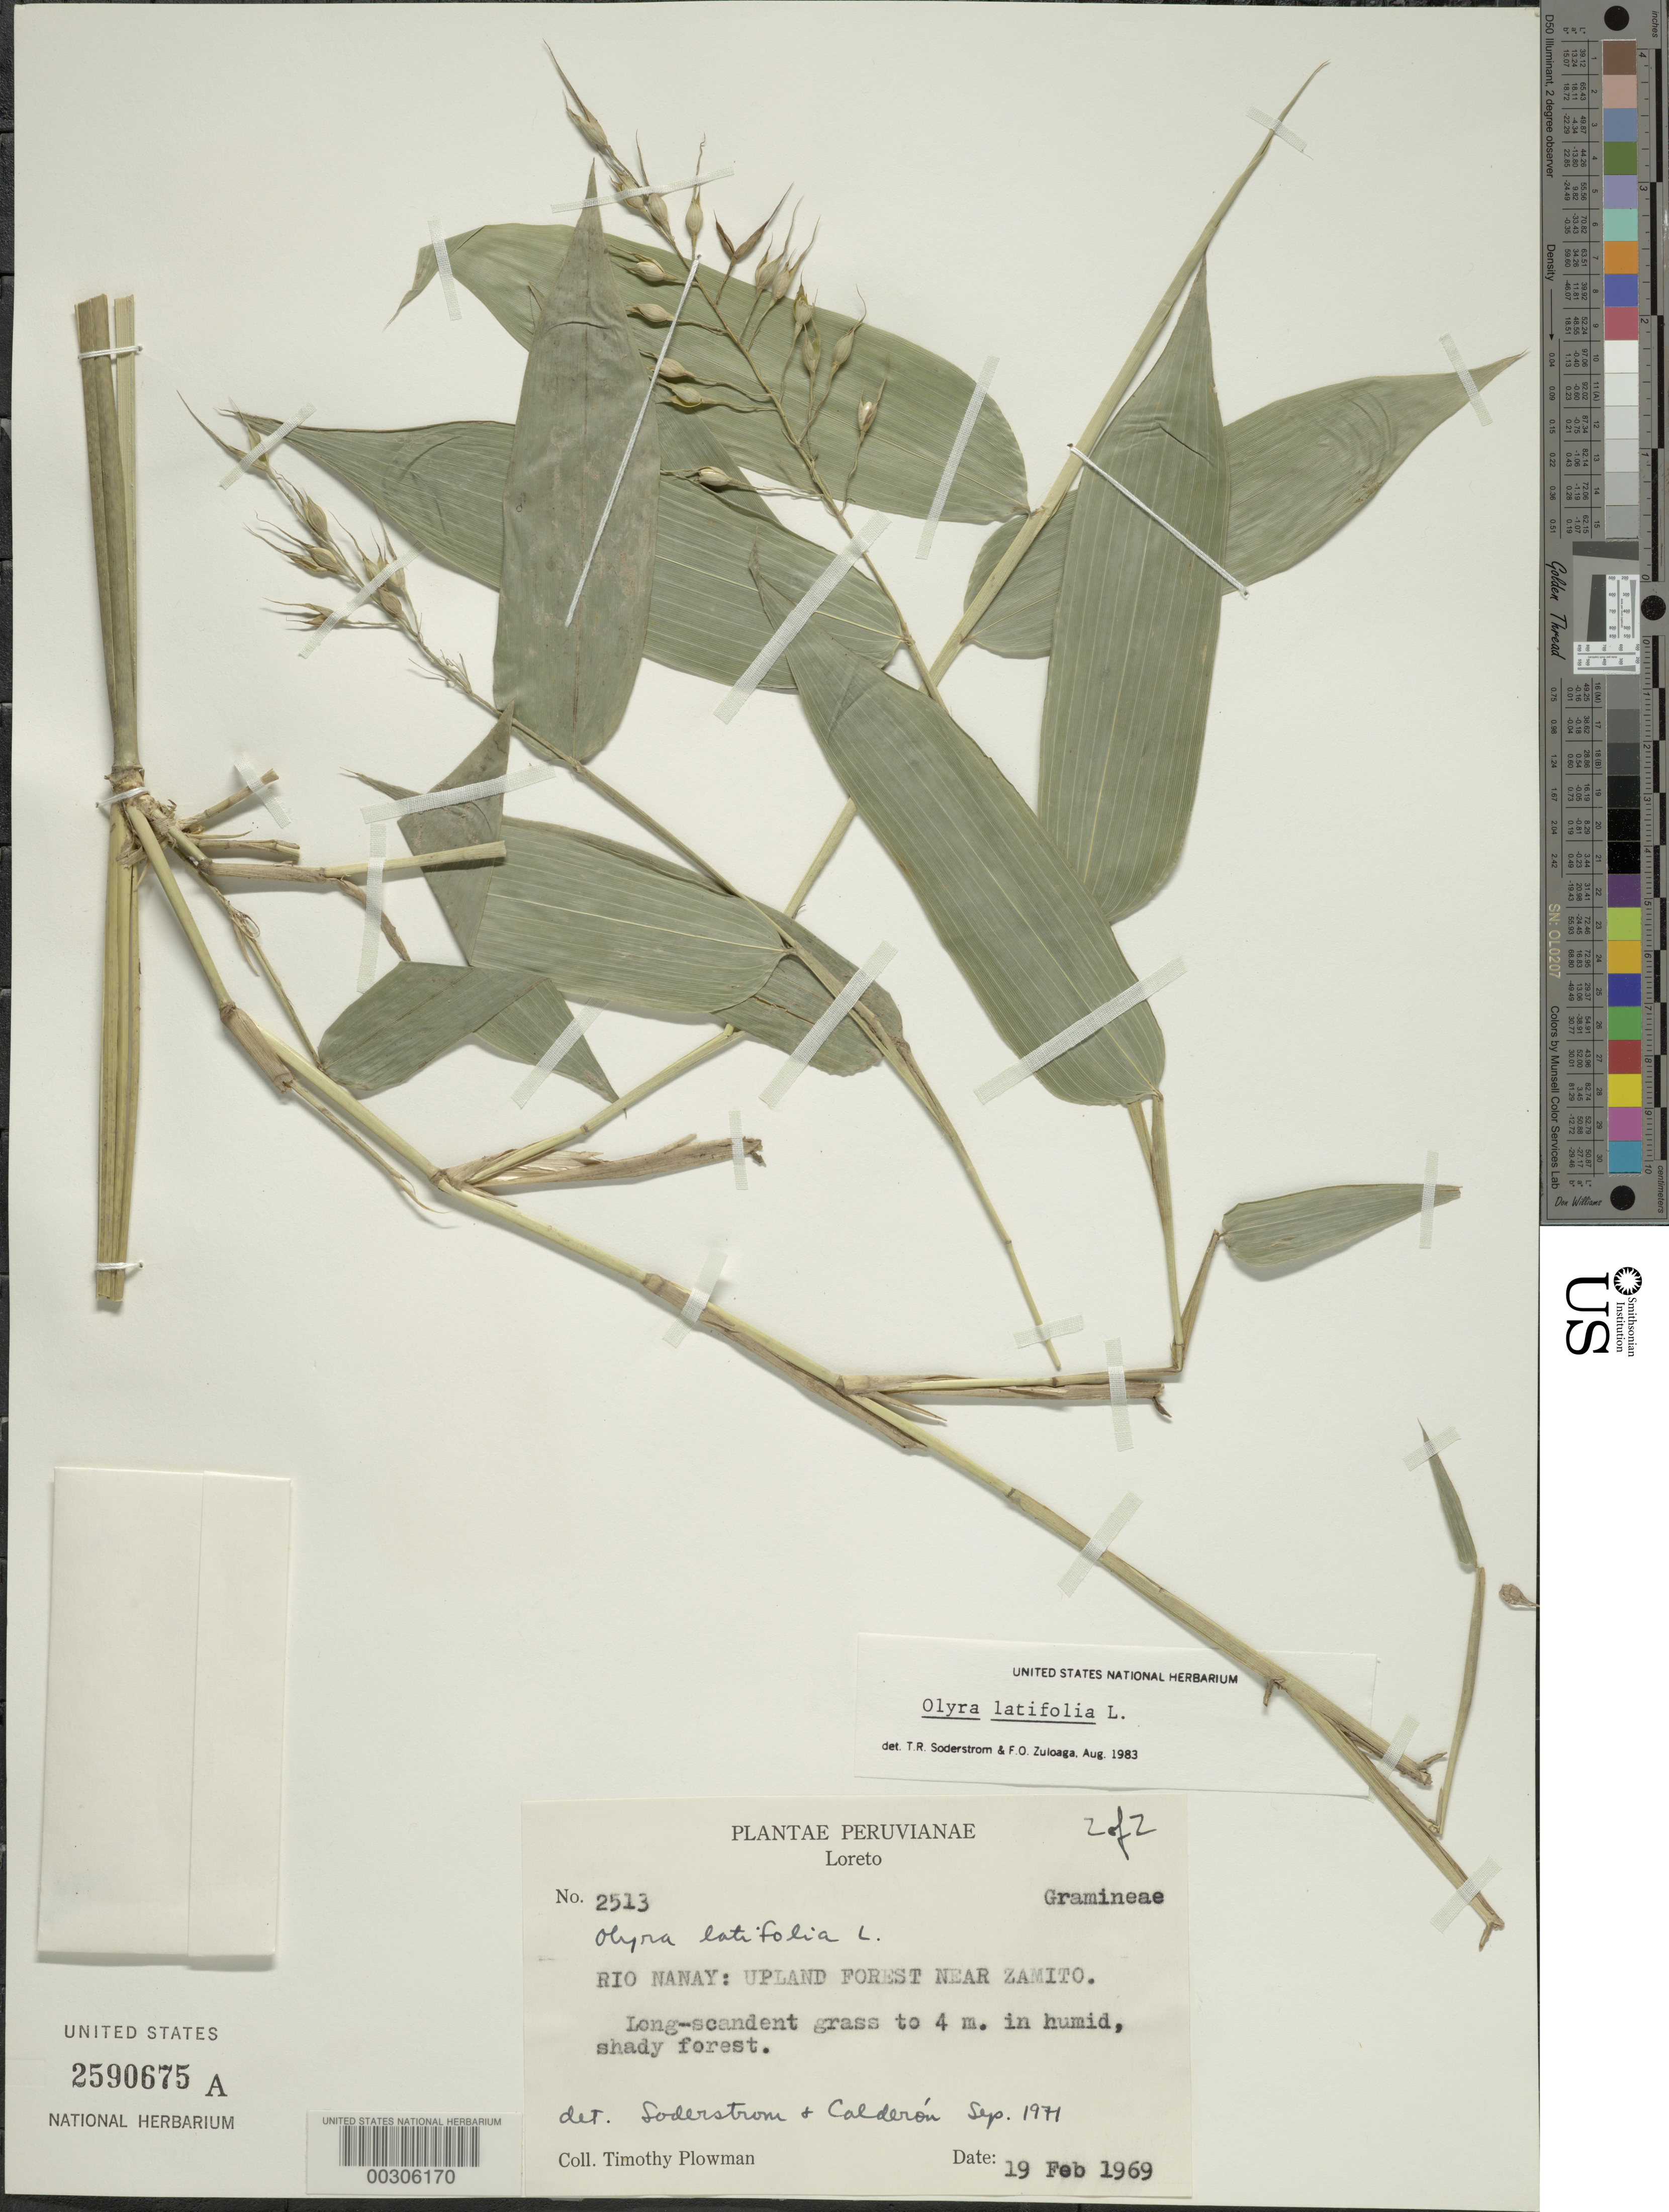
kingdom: Plantae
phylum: Tracheophyta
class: Liliopsida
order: Poales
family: Poaceae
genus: Olyra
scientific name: Olyra latifolia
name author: L.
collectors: T. Plowman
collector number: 2513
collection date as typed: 19 Feb 1969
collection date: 1969-02-19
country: Peru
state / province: Loreto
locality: Rio nanay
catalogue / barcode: US 2590675A